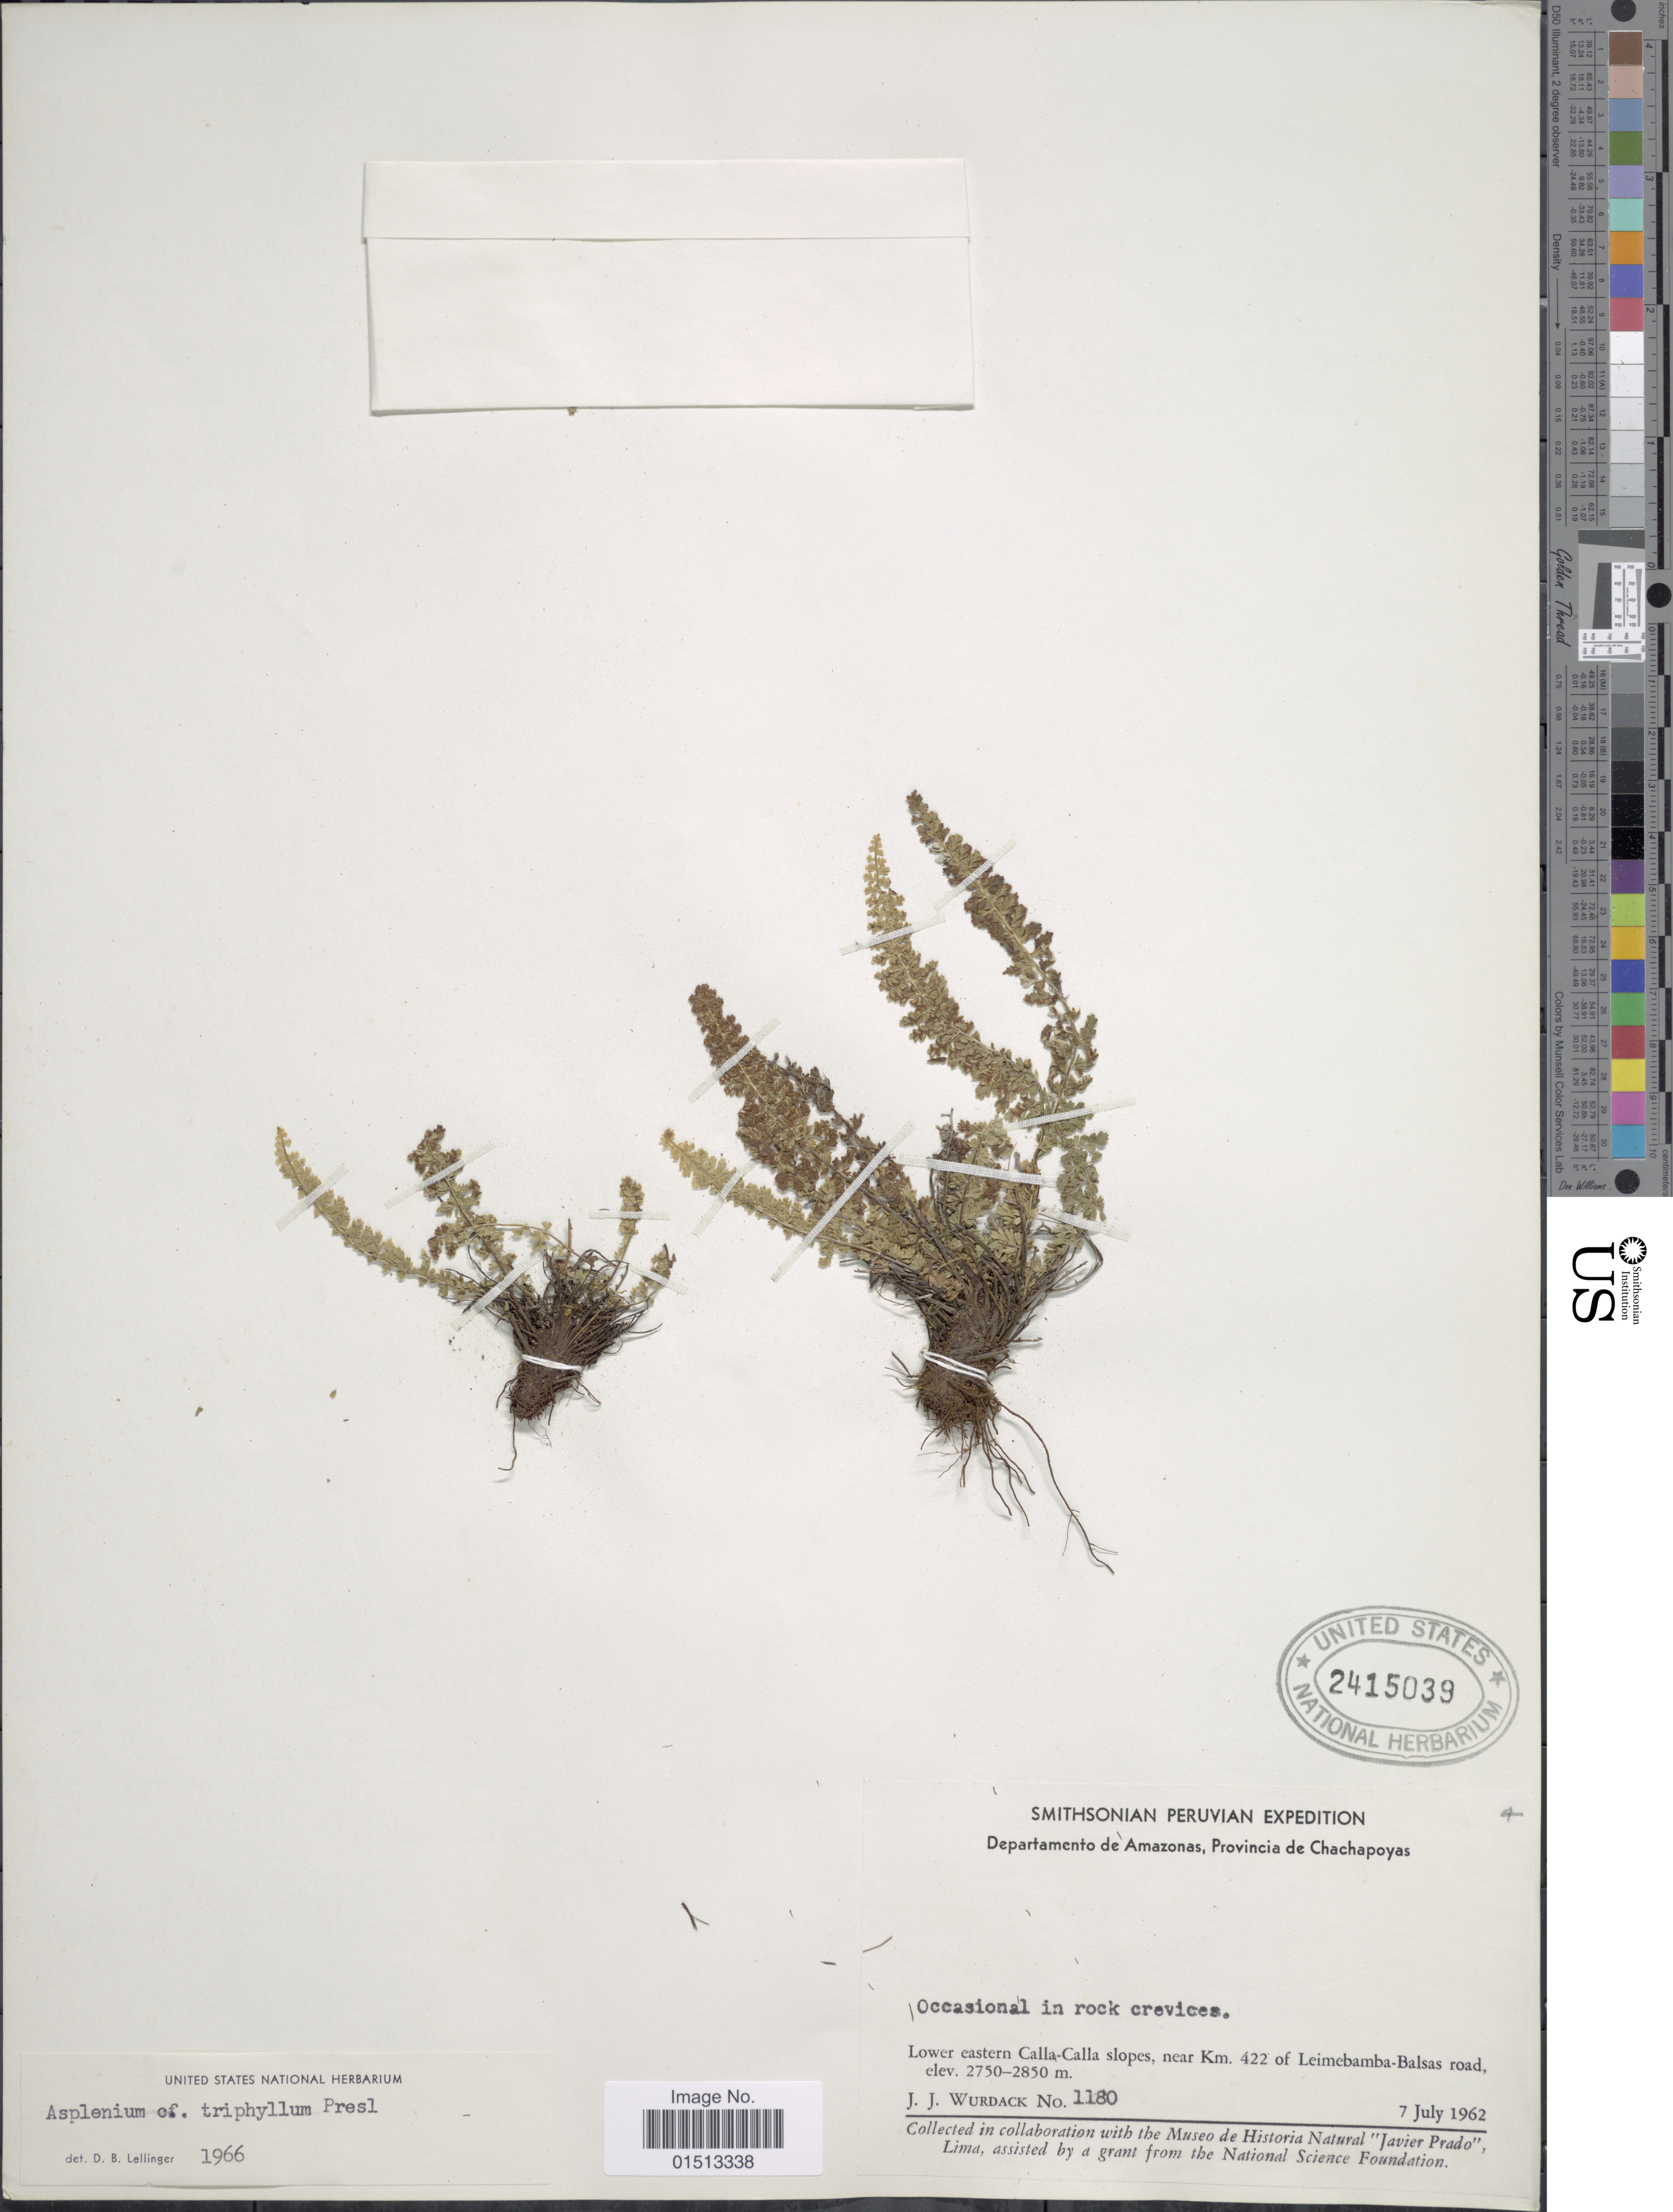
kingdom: Plantae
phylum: Tracheophyta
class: Polypodiopsida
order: Polypodiales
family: Aspleniaceae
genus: Asplenium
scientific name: Asplenium triphyllum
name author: C. Presl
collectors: J. J. Wurdack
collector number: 1180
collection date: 1962-07-07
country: Peru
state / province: Amazonas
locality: Provincia de Chachapoyas, lower eastern Calla-Calla slopes, near Km. 433 of Leimebamba-Balsas road.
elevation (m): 2750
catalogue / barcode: US 2415039